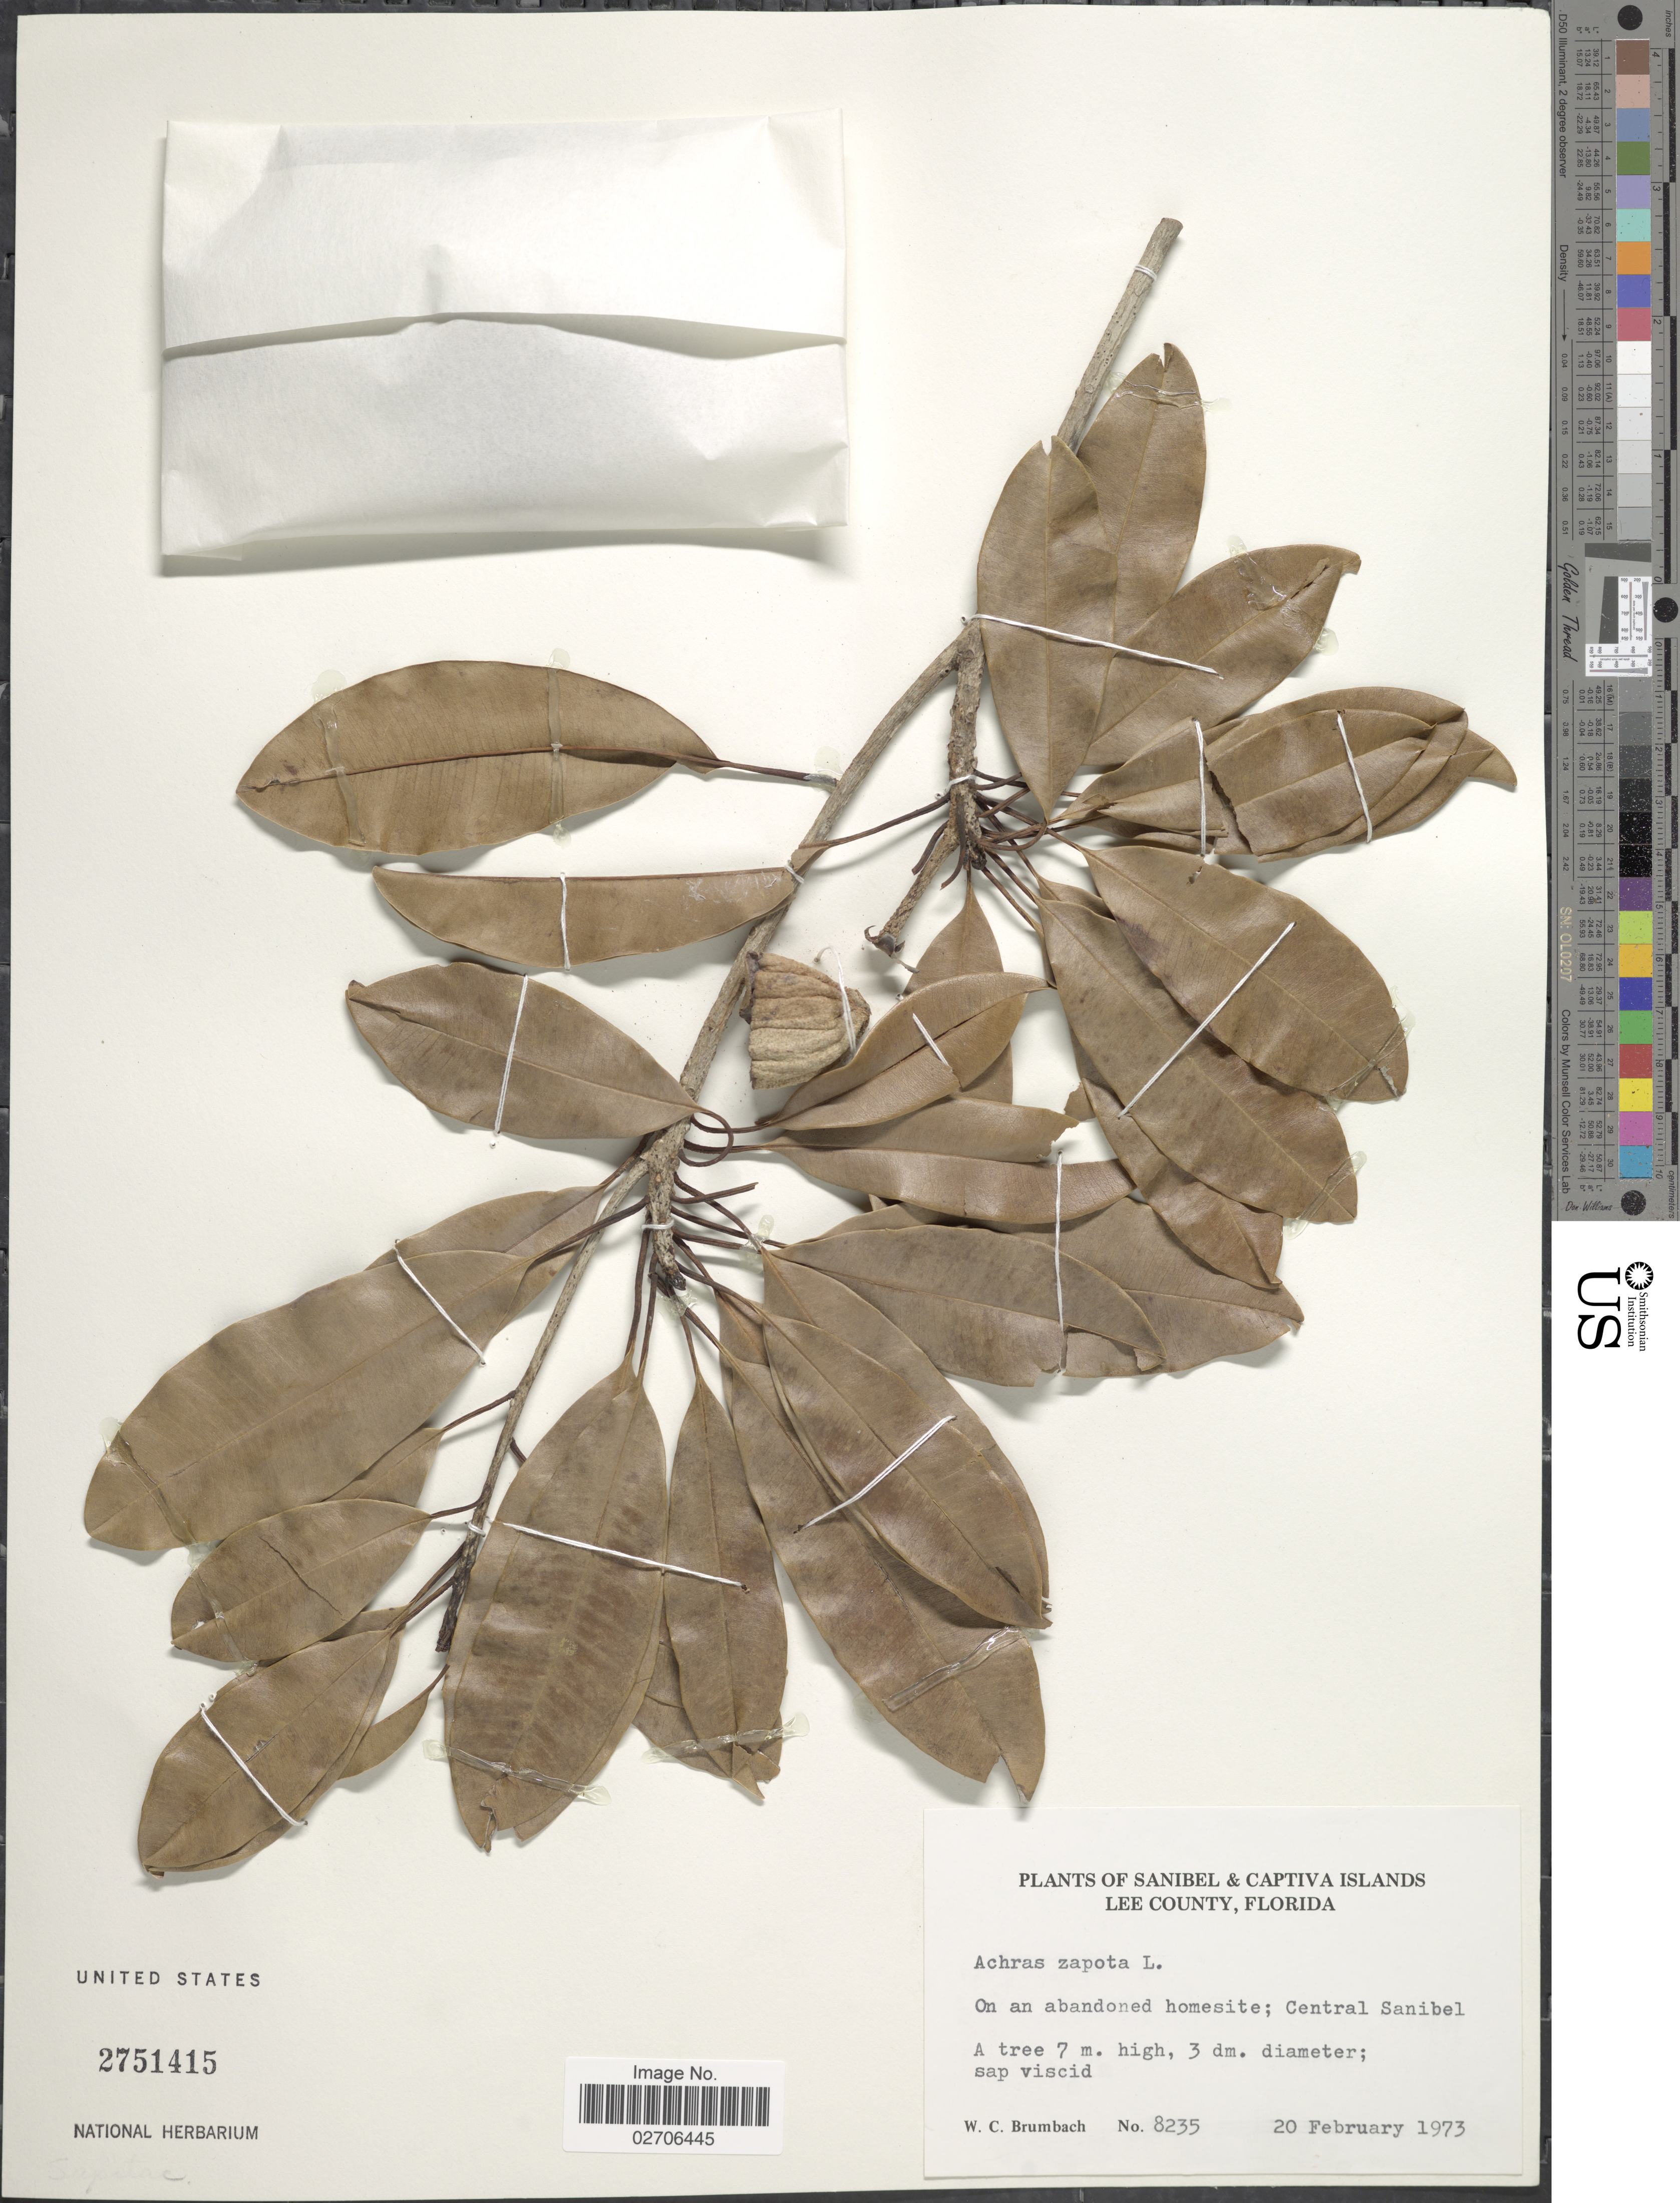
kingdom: Plantae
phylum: Tracheophyta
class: Magnoliopsida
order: Ericales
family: Sapotaceae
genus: Manilkara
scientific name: Manilkara zapota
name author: (L.) P. Royen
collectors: W. C. Brumbach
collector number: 8235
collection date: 1973-02-20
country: United States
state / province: Florida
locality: Sanibel & Captiva Islands, Lee County, Central Sanibel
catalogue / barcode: US 2751415